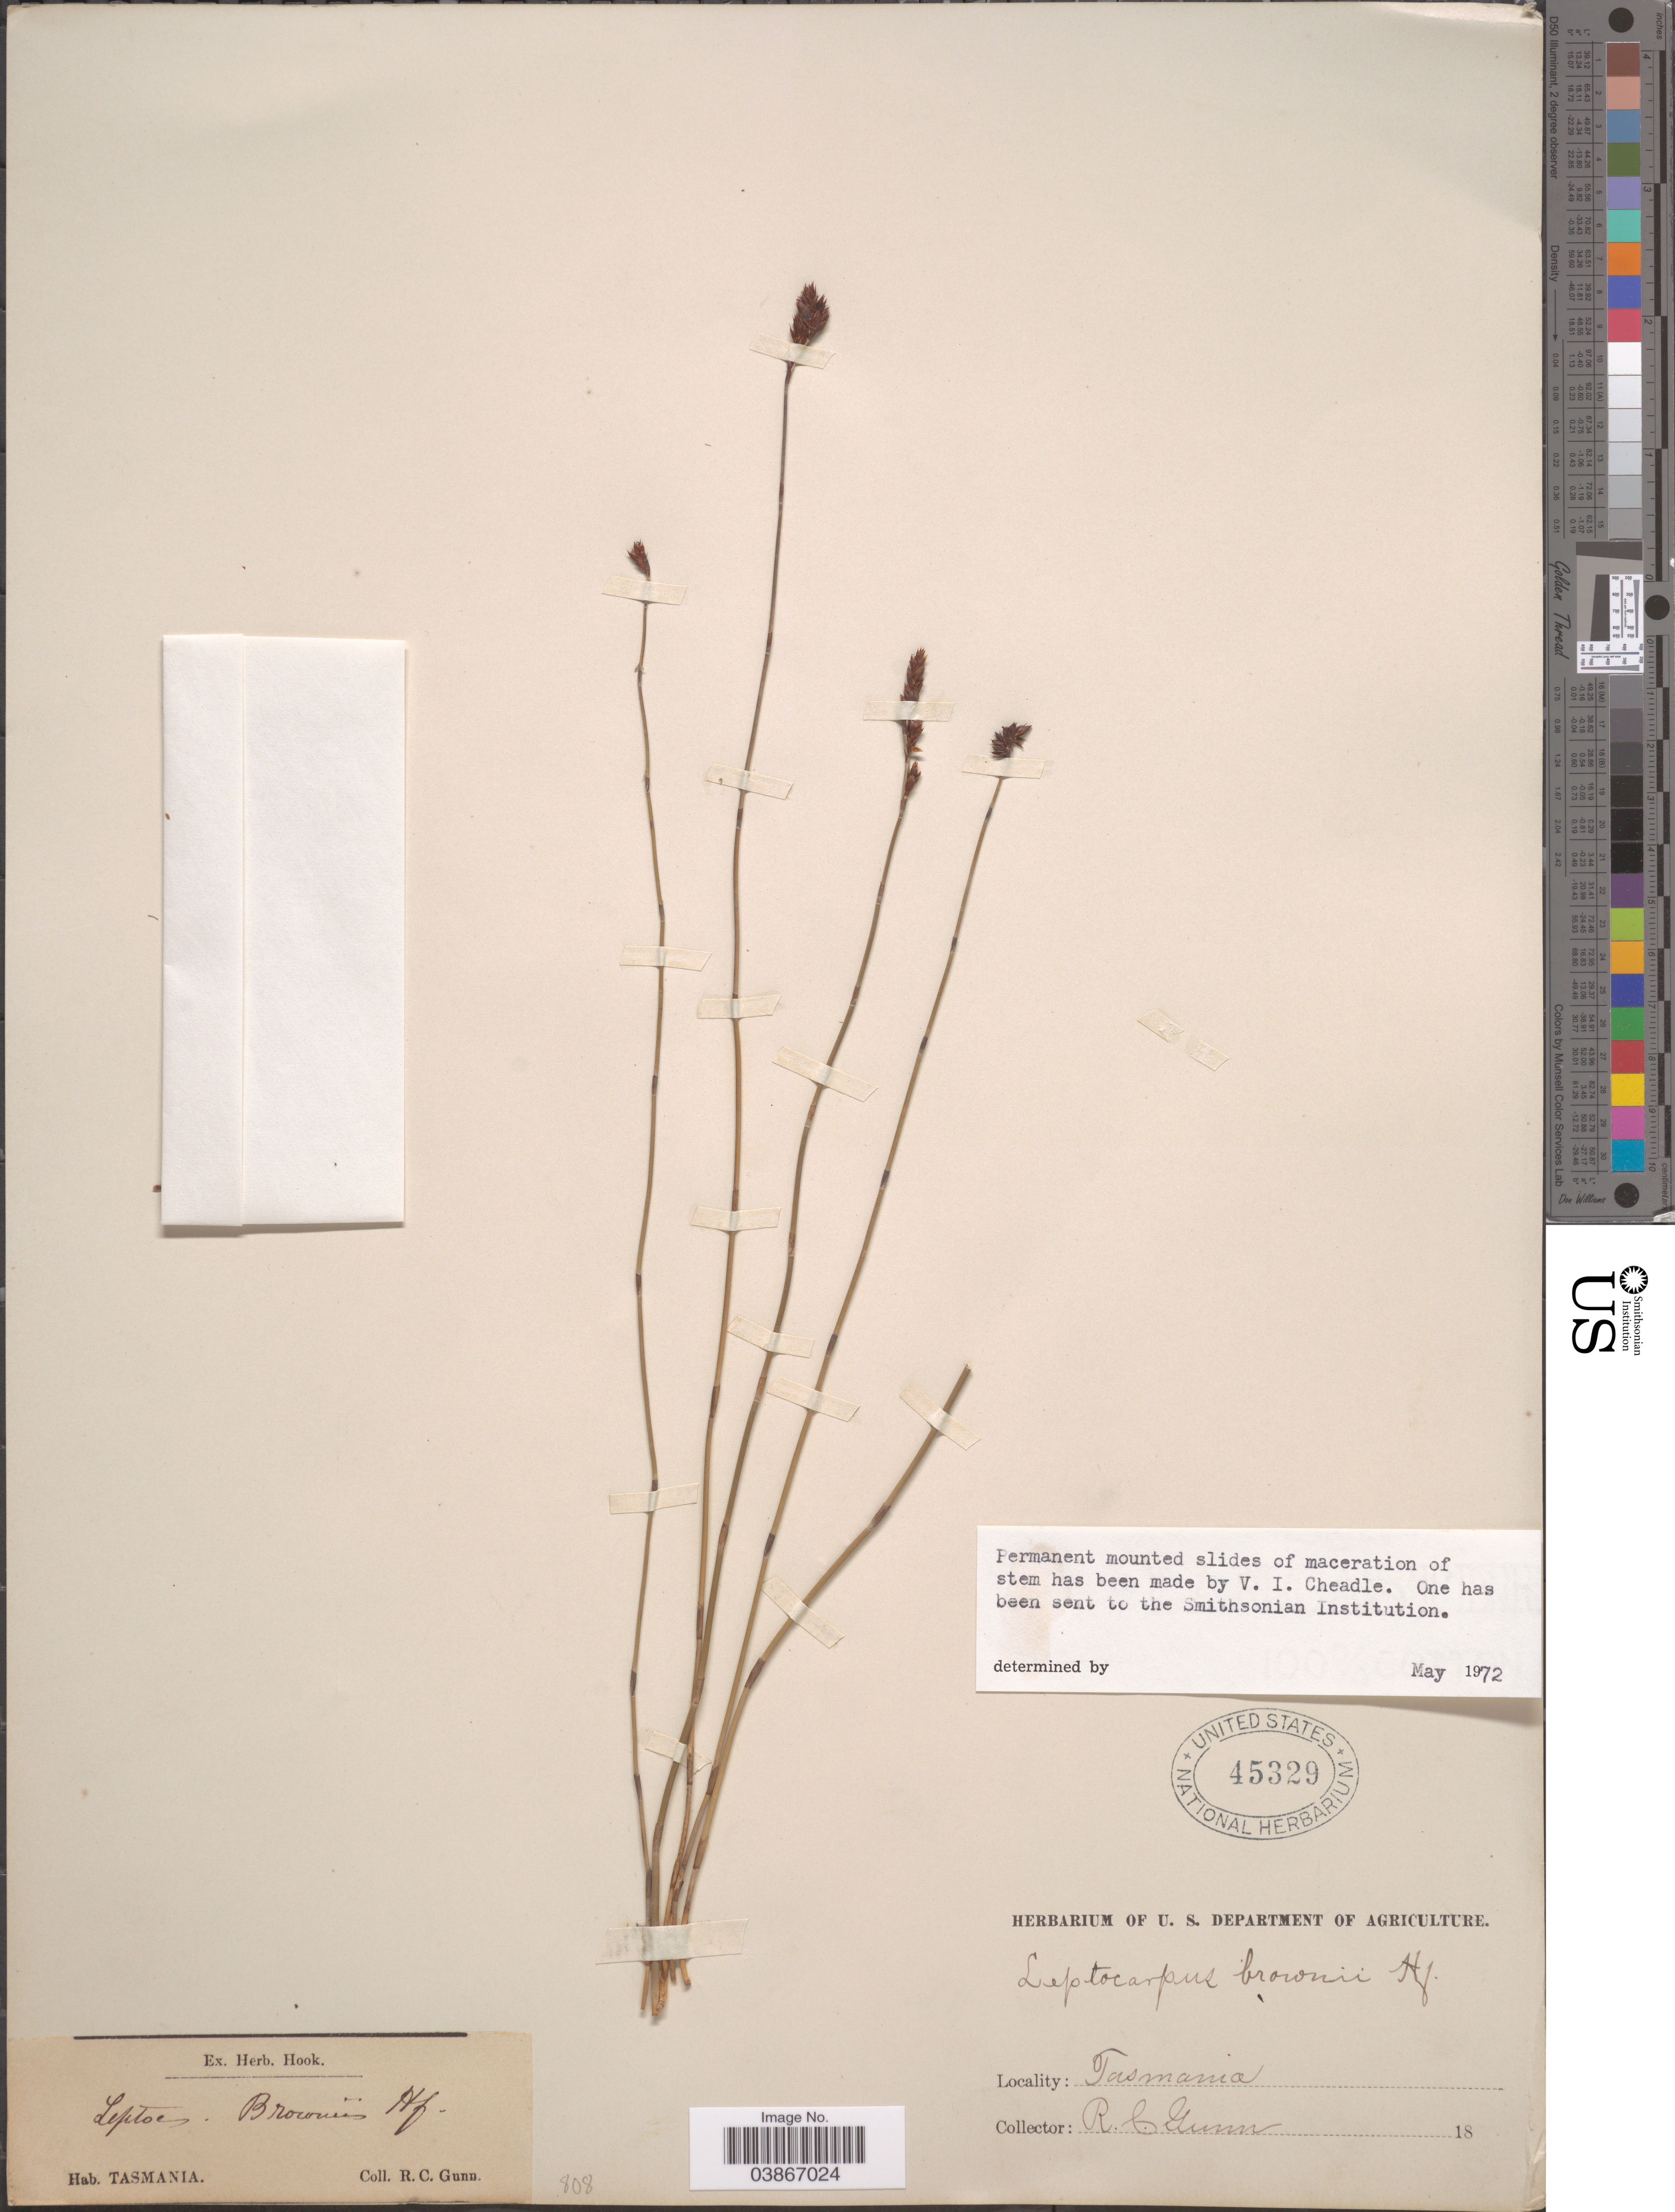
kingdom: Plantae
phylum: Tracheophyta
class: Liliopsida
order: Poales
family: Restionaceae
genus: Apodasmia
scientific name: Apodasmia brownii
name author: (Hook. f.) B.G. Briggs & L.A.S. Johnson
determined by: Strong, Mark T., (BOT), Smithsonian Institution - National Museum of Natural History (UNITED STATES)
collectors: R. Gunn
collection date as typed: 18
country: Australia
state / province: Tasmania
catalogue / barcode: US 45329